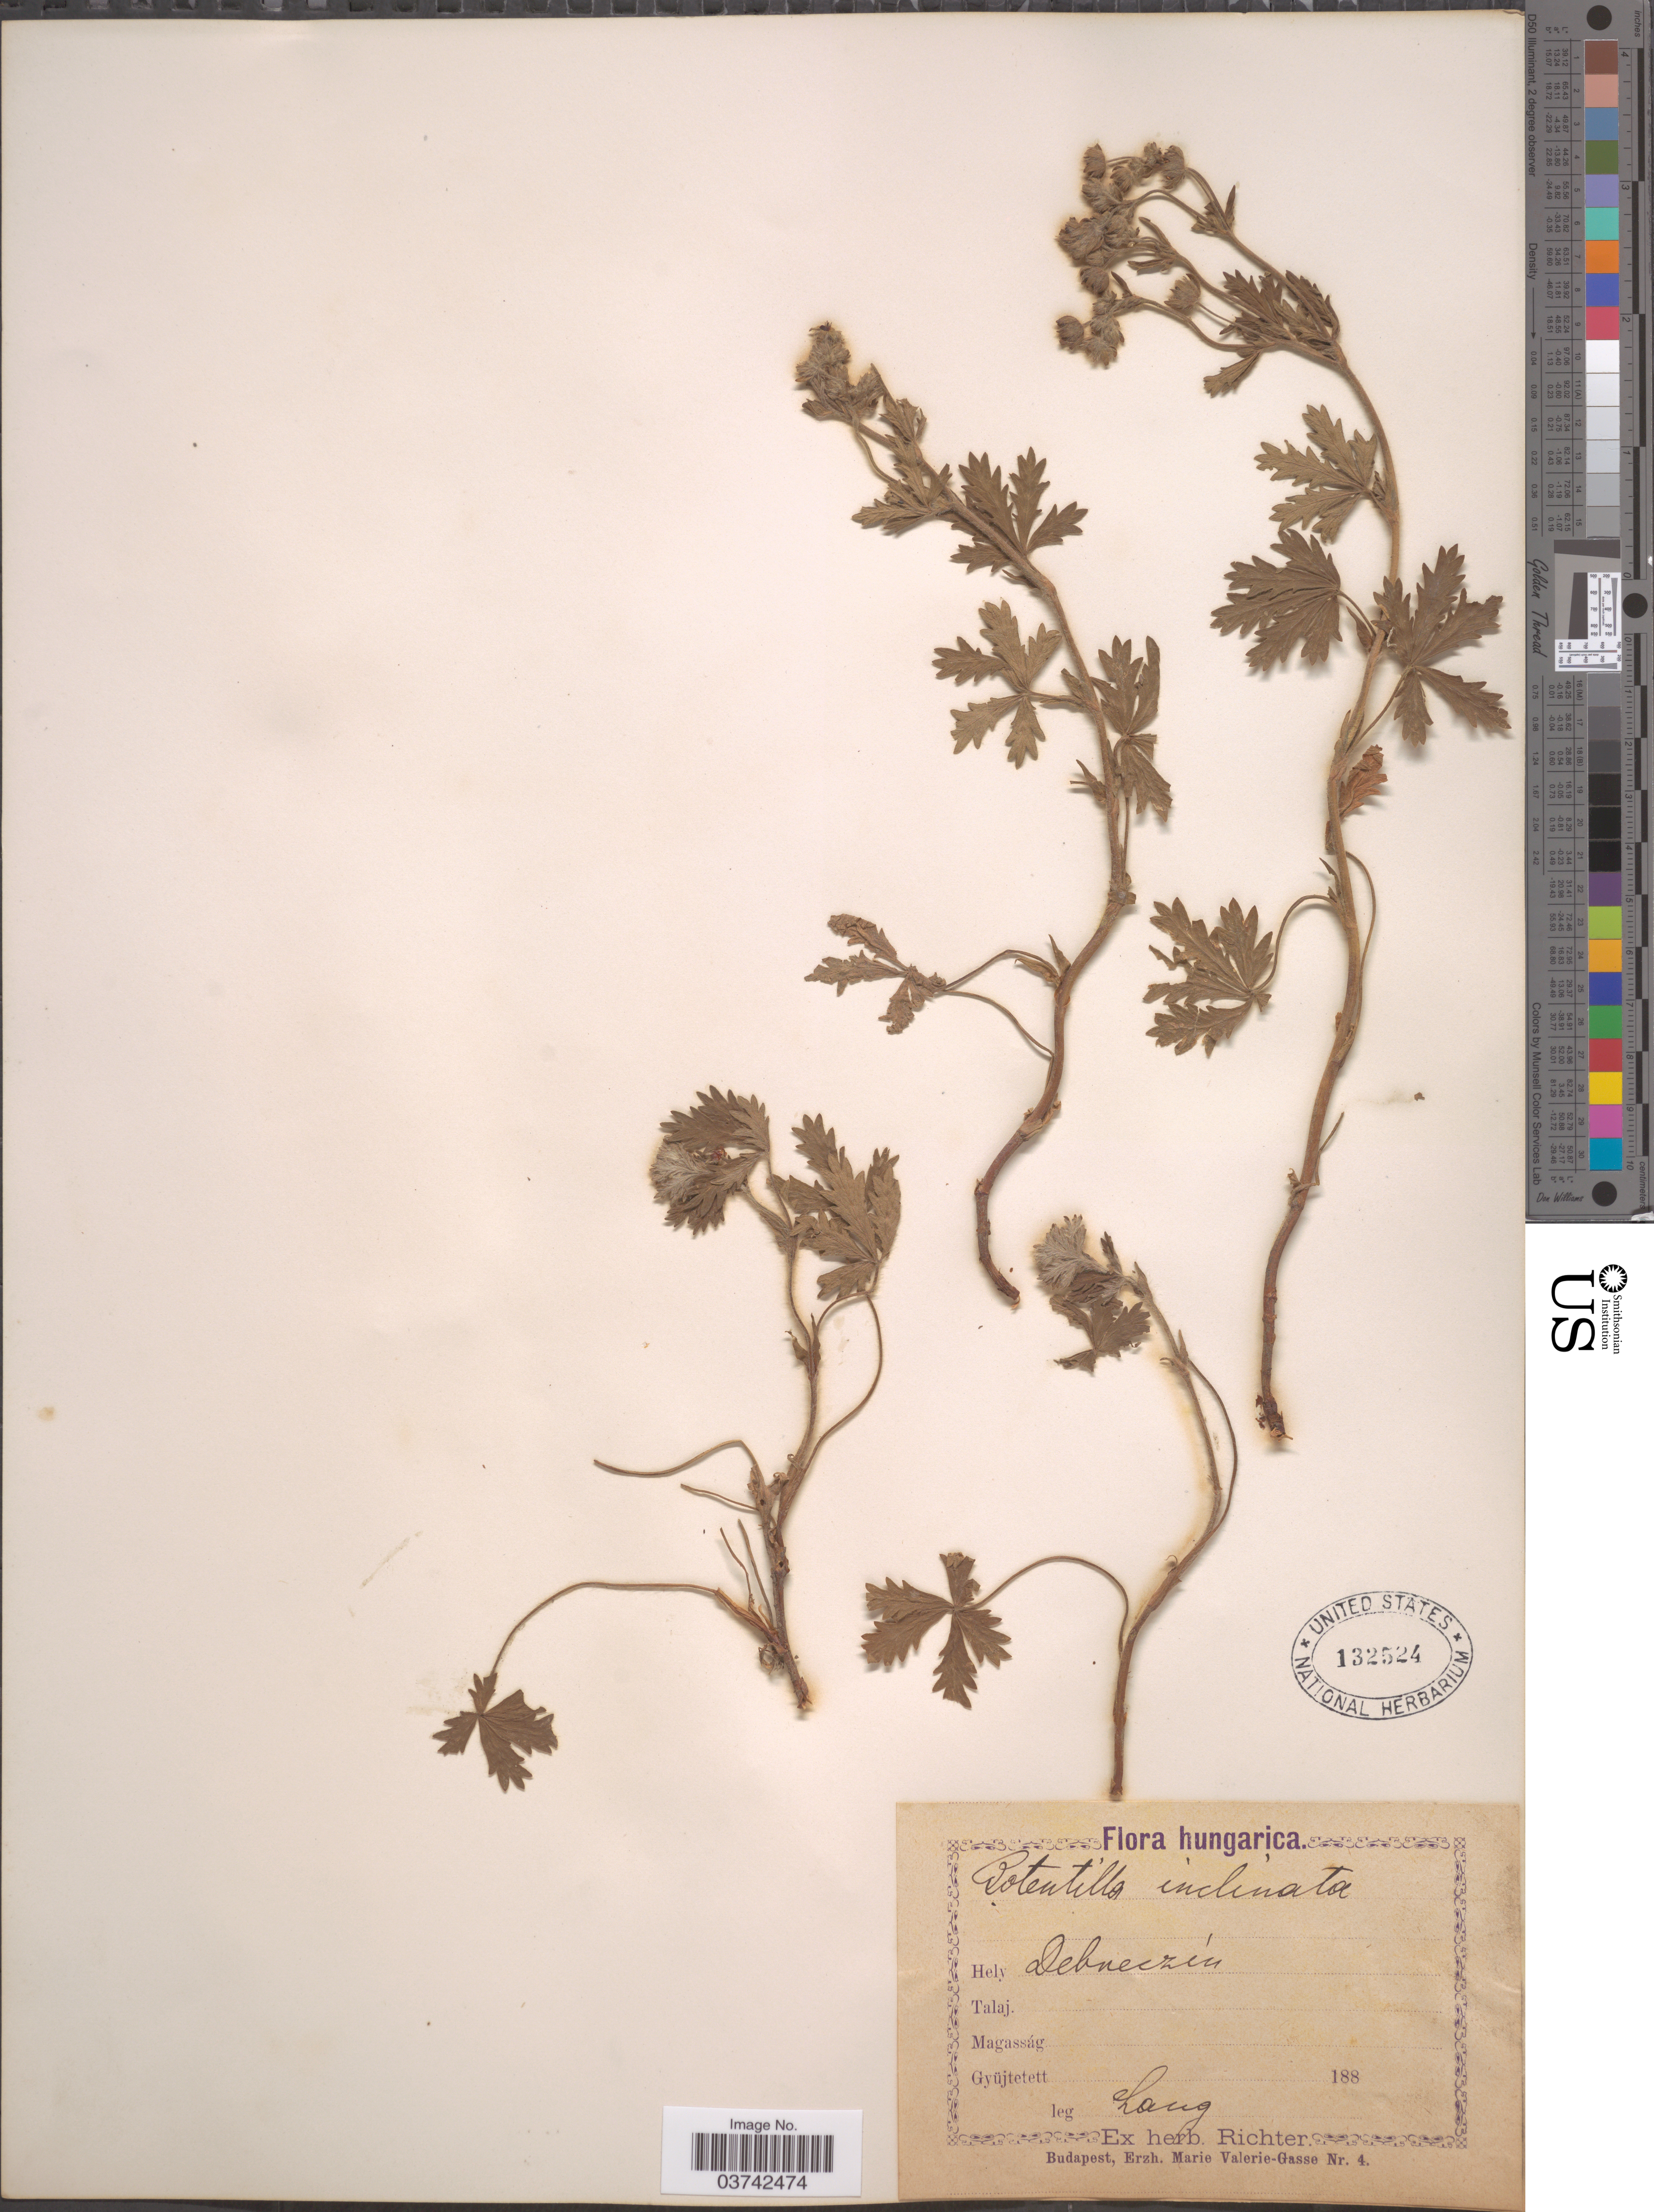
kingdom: Plantae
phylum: Tracheophyta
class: Magnoliopsida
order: Rosales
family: Rosaceae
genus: Potentilla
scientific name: Potentilla inclinata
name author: Vill.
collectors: -- Lang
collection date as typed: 188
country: Hungary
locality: Debneczín.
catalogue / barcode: US 132524